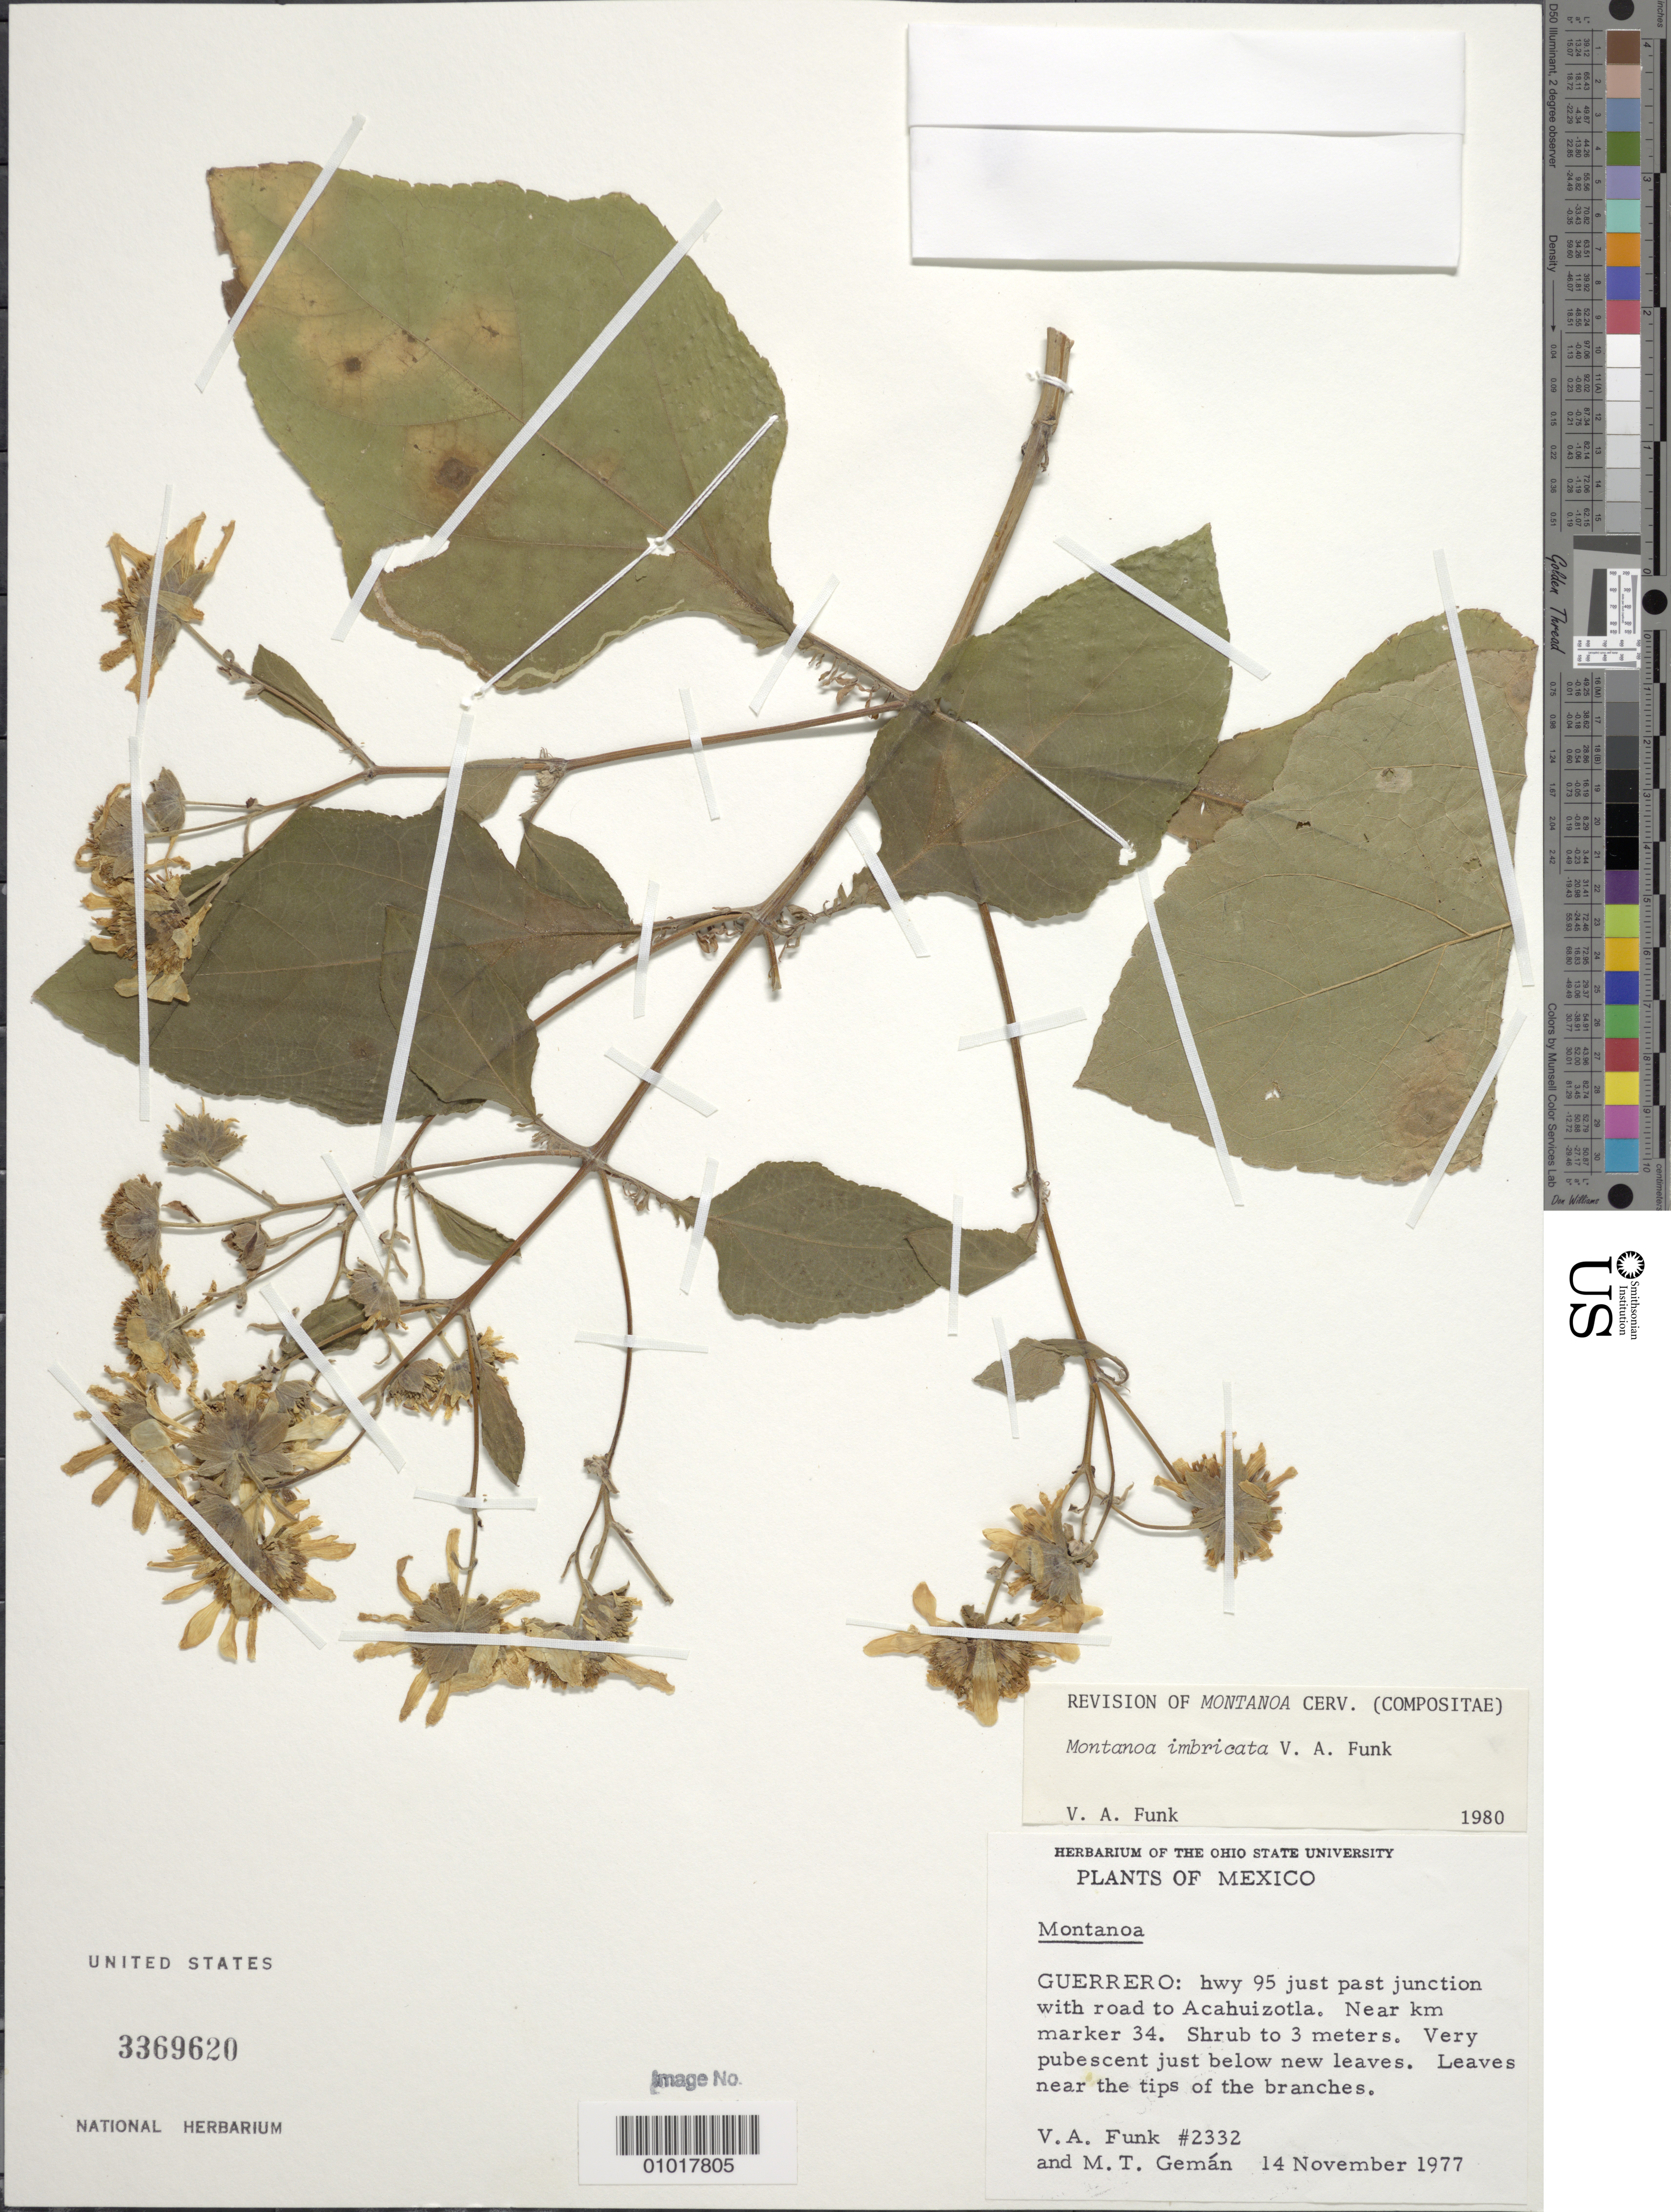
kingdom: Plantae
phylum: Tracheophyta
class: Magnoliopsida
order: Asterales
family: Asteraceae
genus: Montanoa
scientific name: Montanoa imbricata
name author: V.A. Funk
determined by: Funk, Vicki A., (BOT), Smithsonian Institution - National Museum of Natural History (UNITED STATES)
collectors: V. Funk & M. T. Germán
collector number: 2332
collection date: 1977-11-12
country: Mexico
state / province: Guerrero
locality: Hwy 95 just past junction with road to Acahuizotla. Near km marker 34.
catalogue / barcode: US 3369620